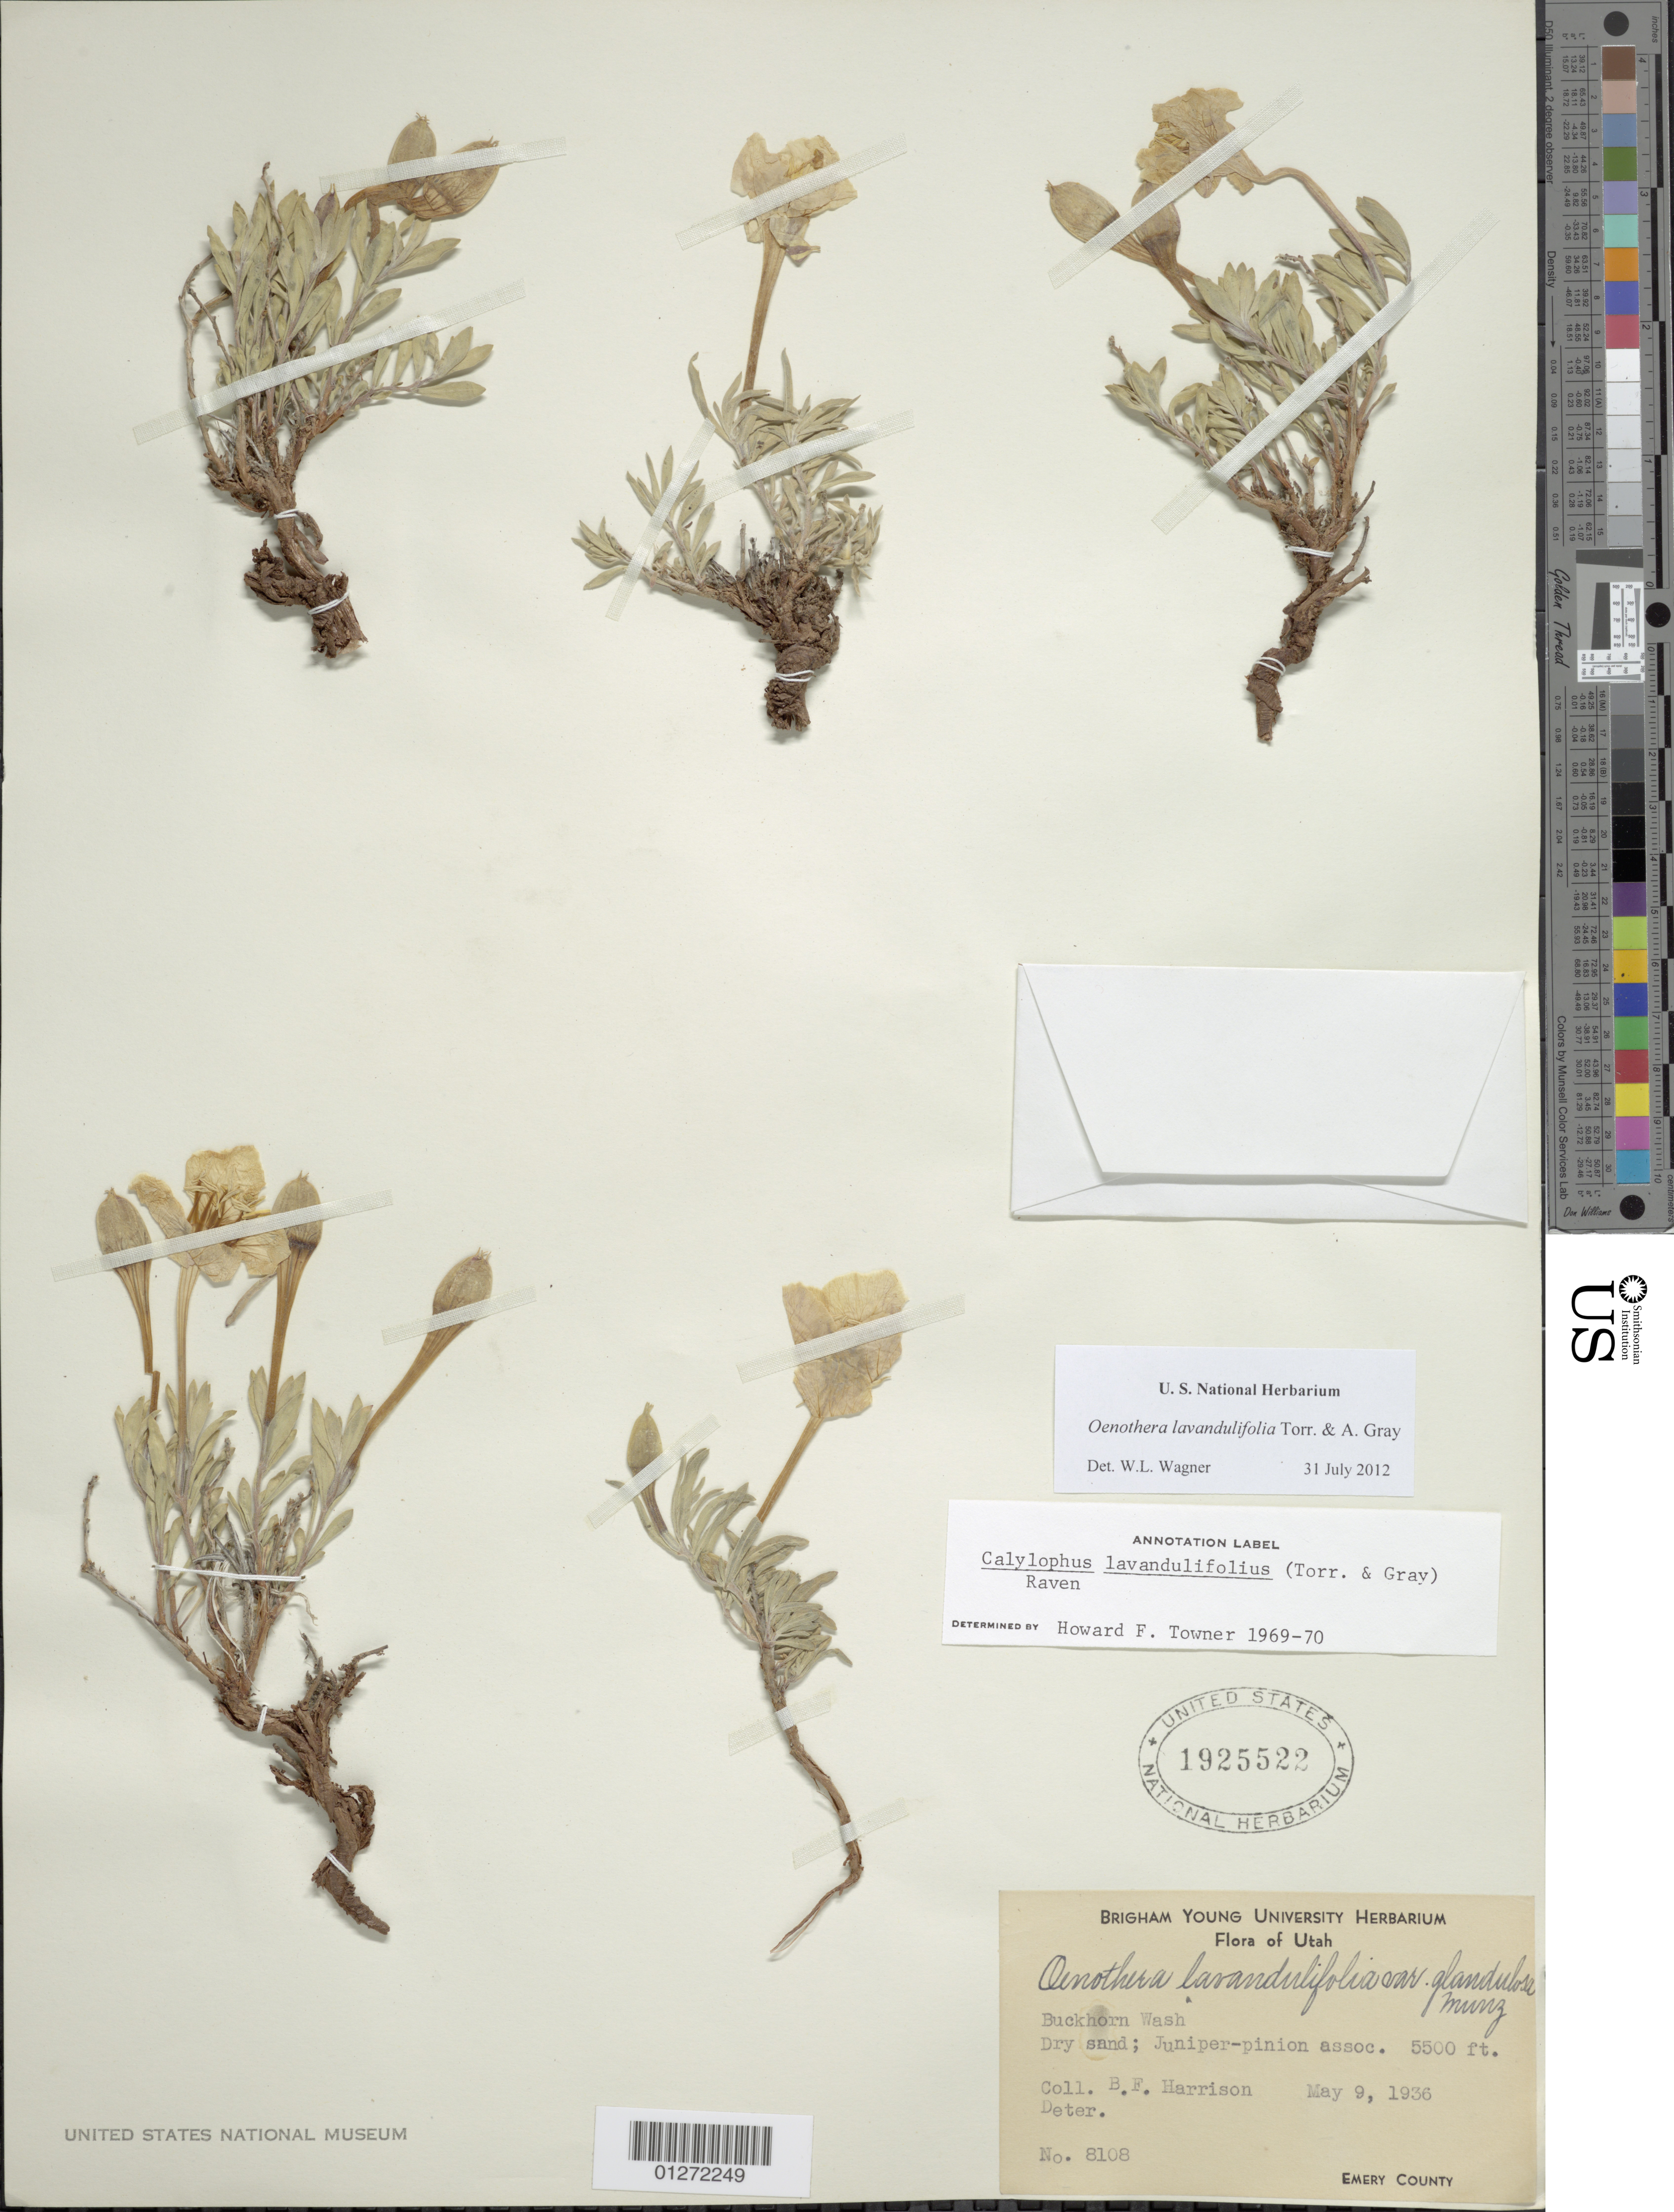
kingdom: Plantae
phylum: Tracheophyta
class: Magnoliopsida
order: Myrtales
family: Onagraceae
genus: Oenothera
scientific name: Oenothera lavandulifolia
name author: Torr. & A. Gray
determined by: Wagner, W. L., (BOT), Smithsonian Institution - National Museum of Natural History (UNITED STATES)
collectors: B. F. Harrison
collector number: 8108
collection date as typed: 9 May 1936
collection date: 1936-05-09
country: United States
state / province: Utah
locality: Buckhorn Wash.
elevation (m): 1676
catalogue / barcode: US 1925522